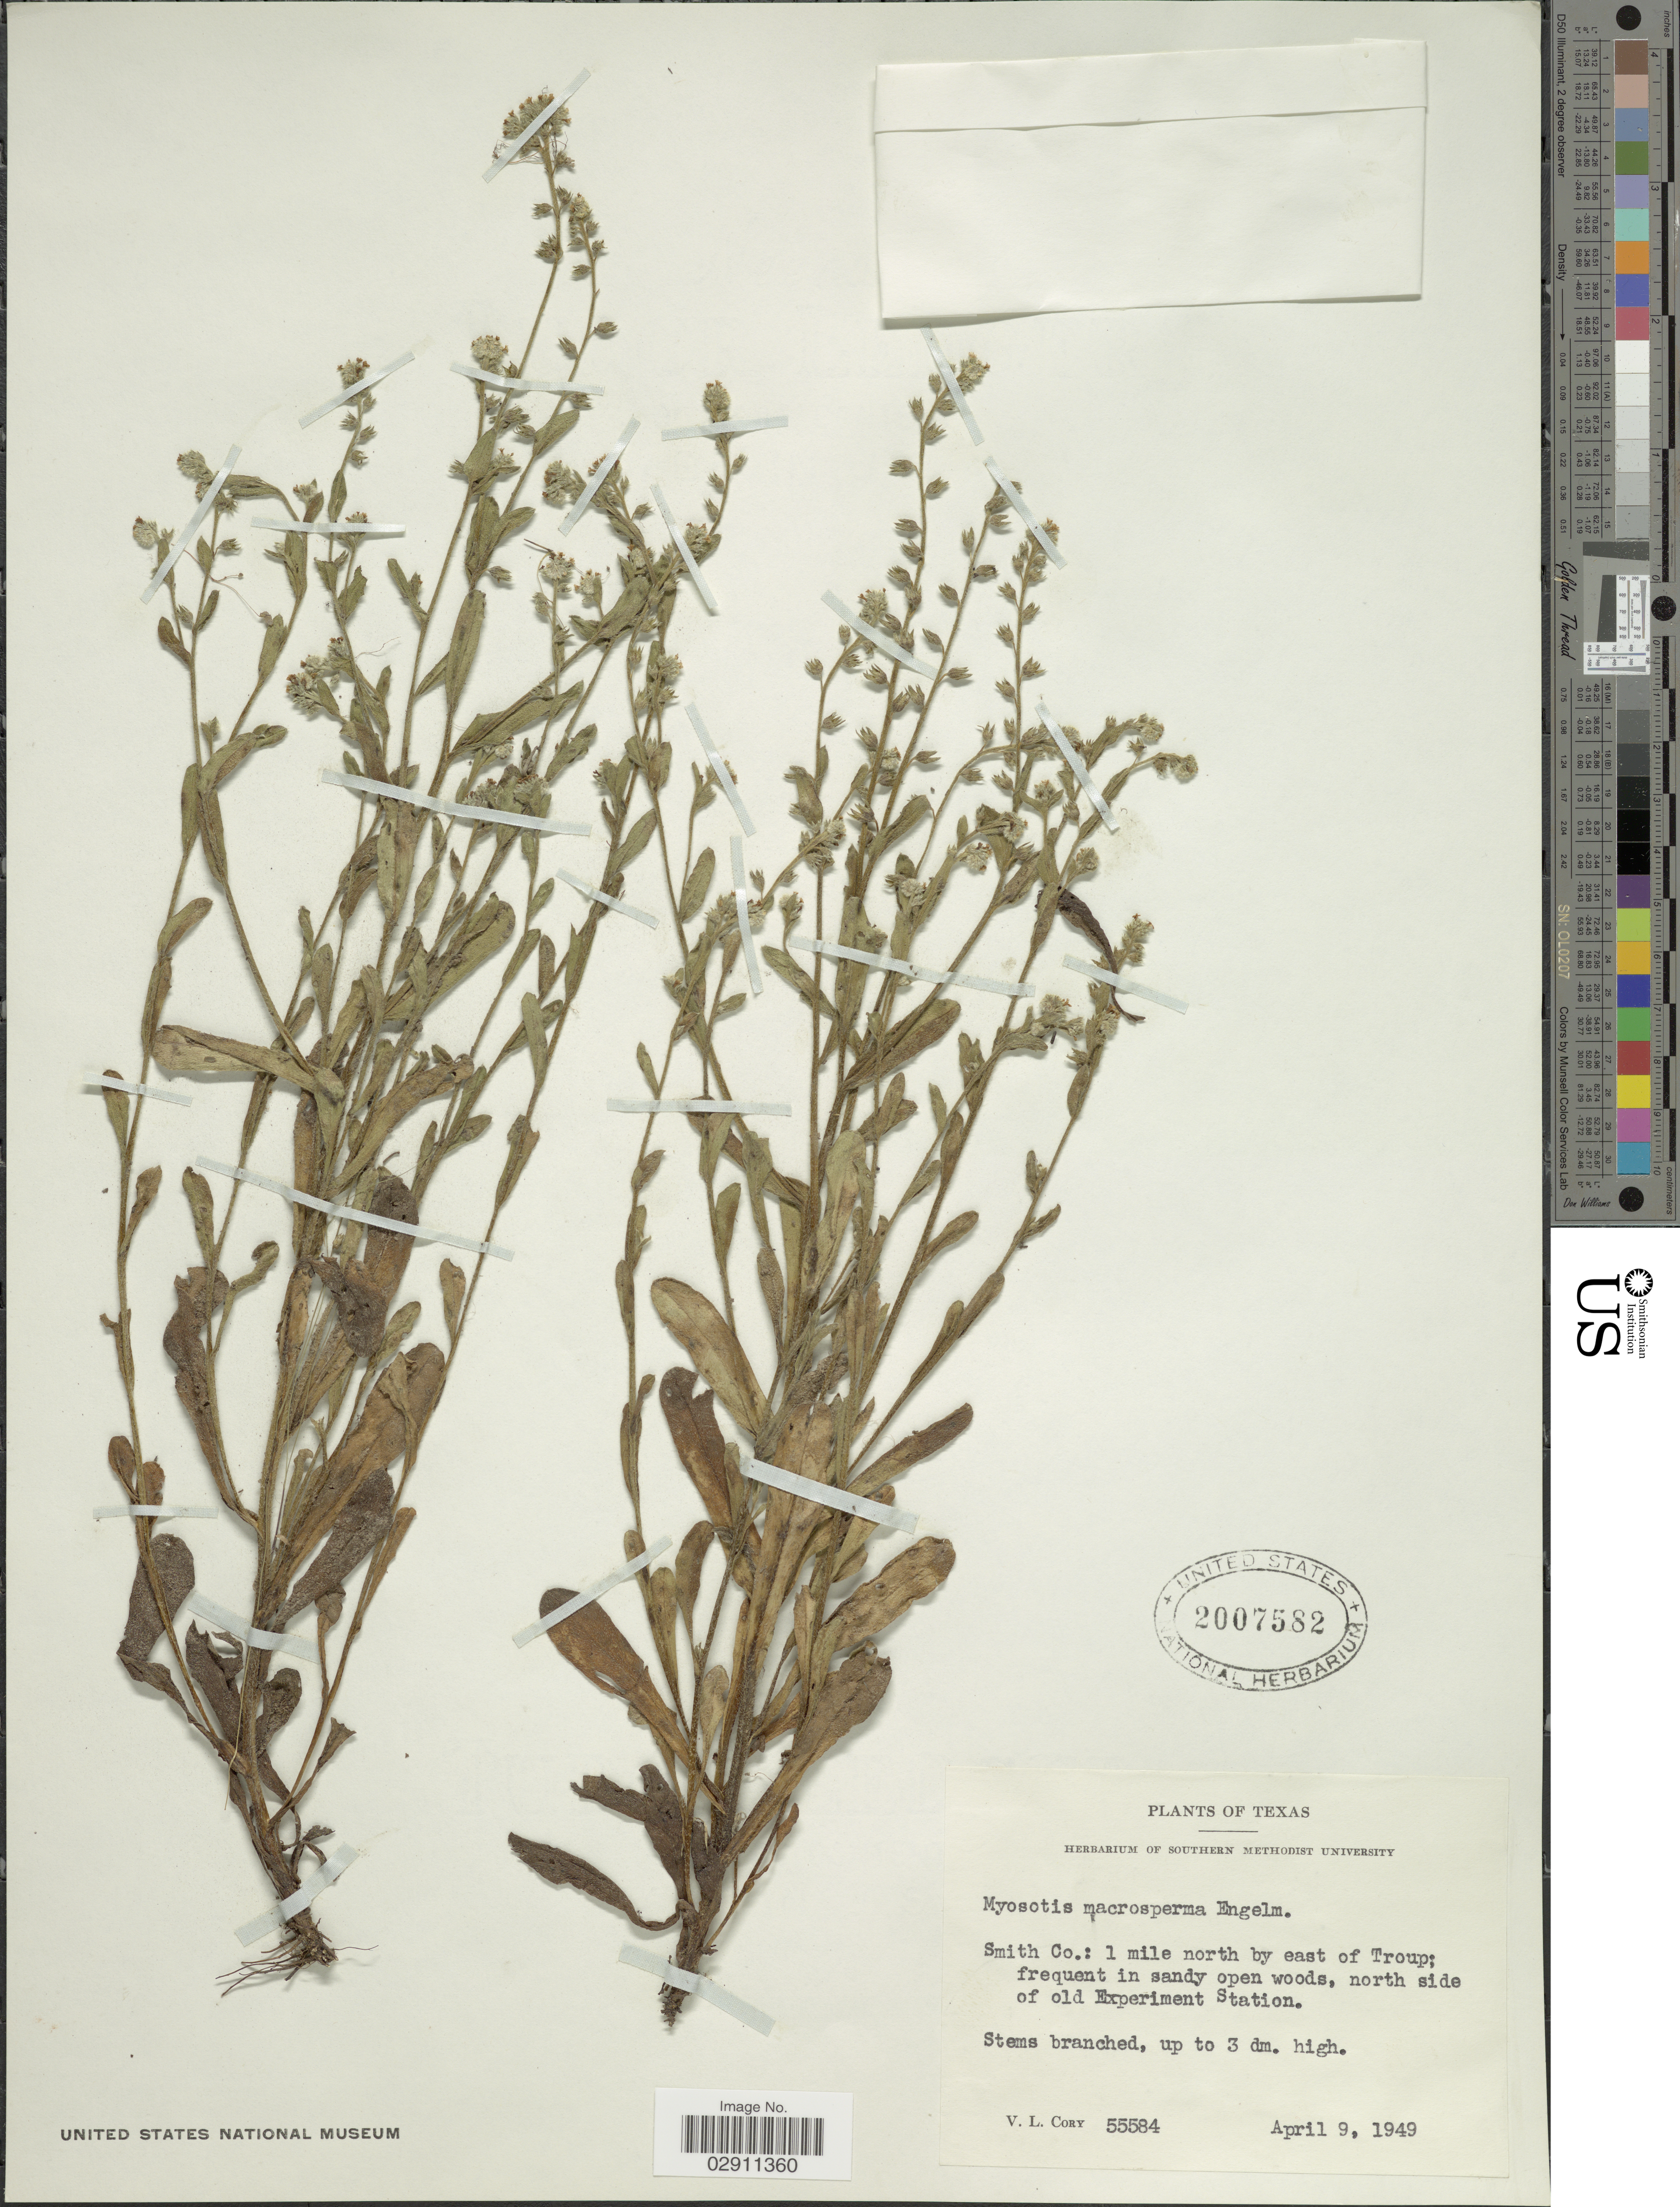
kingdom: Plantae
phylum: Tracheophyta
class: Magnoliopsida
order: Boraginales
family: Boraginaceae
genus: Myosotis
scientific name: Myosotis verna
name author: Nutt.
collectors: V. Cory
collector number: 55584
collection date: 1949-04-09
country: United States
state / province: Texas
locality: Smith Co.: 1 mile north by east of Troup; frequent in sandy open woods, north side of old Experiment Station.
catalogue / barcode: US 2007582